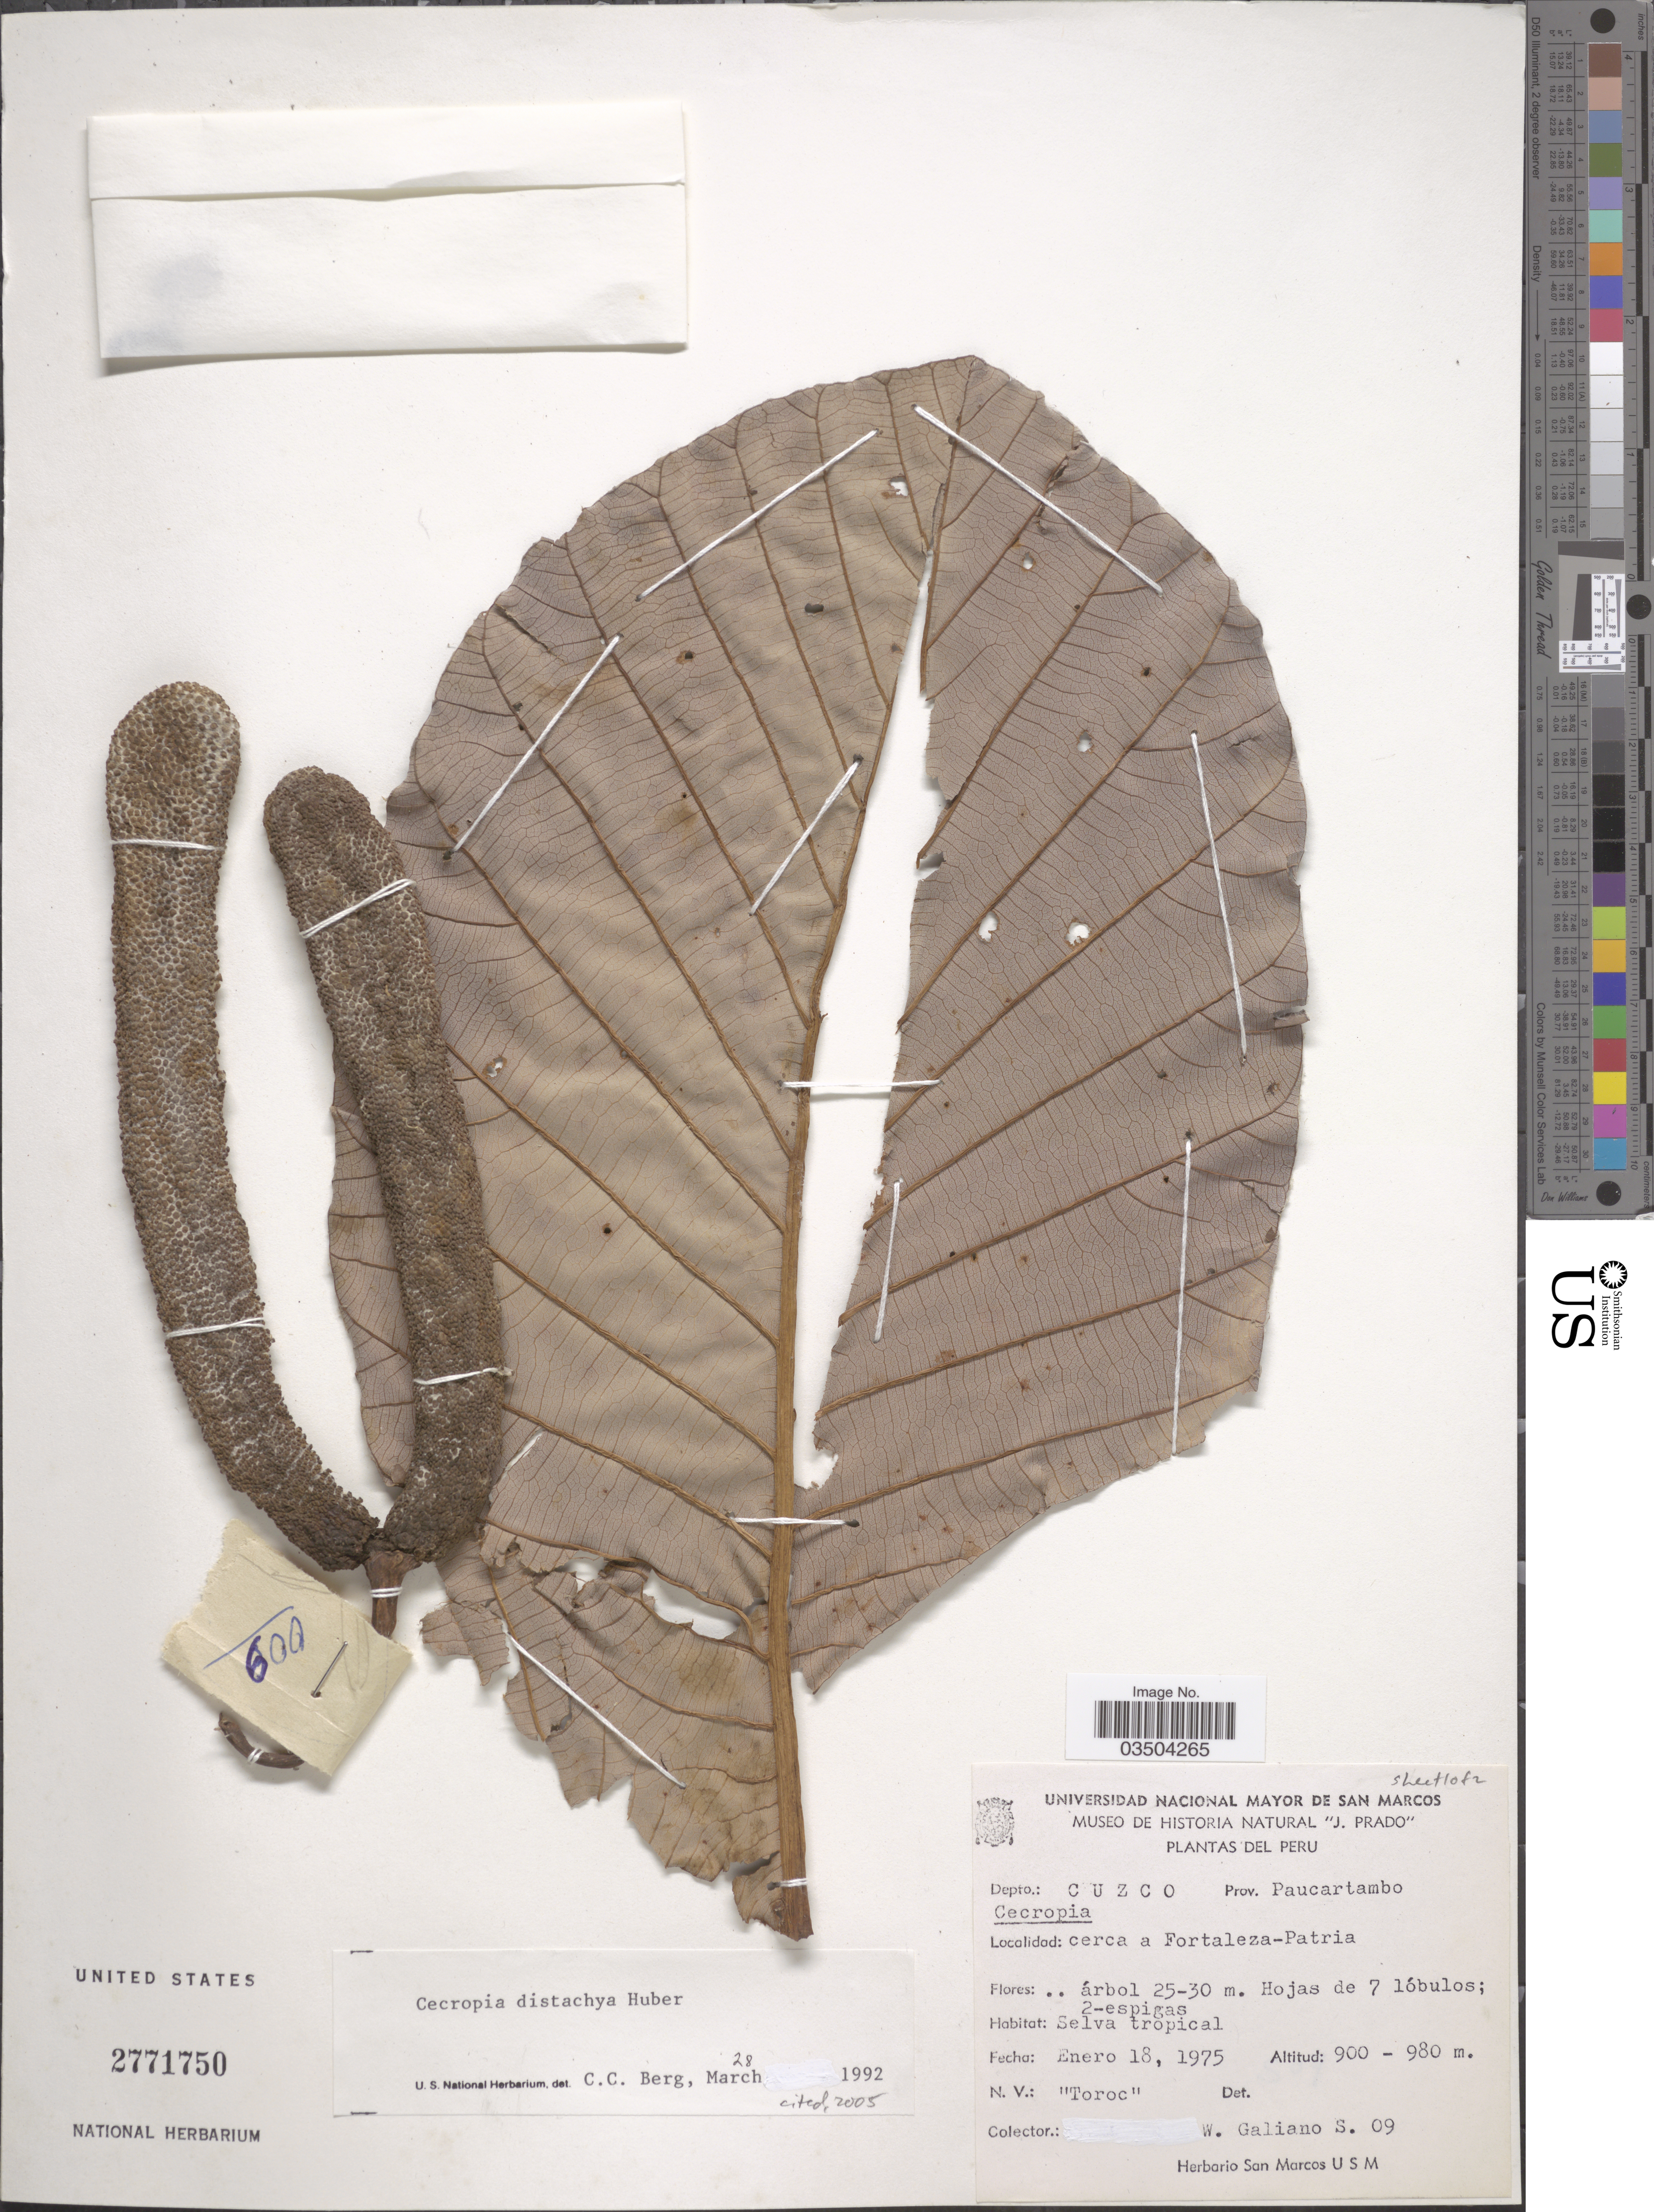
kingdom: Plantae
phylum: Tracheophyta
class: Magnoliopsida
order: Rosales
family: Urticaceae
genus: Cecropia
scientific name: Cecropia distachya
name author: Huber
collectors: W. Galiano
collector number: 09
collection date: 1975-01-18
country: Peru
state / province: Cusco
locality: Depto.: Cuzco. Prov. Paucartambo. Cerca a Fortaleza-Patria.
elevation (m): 900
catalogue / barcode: US 2771750